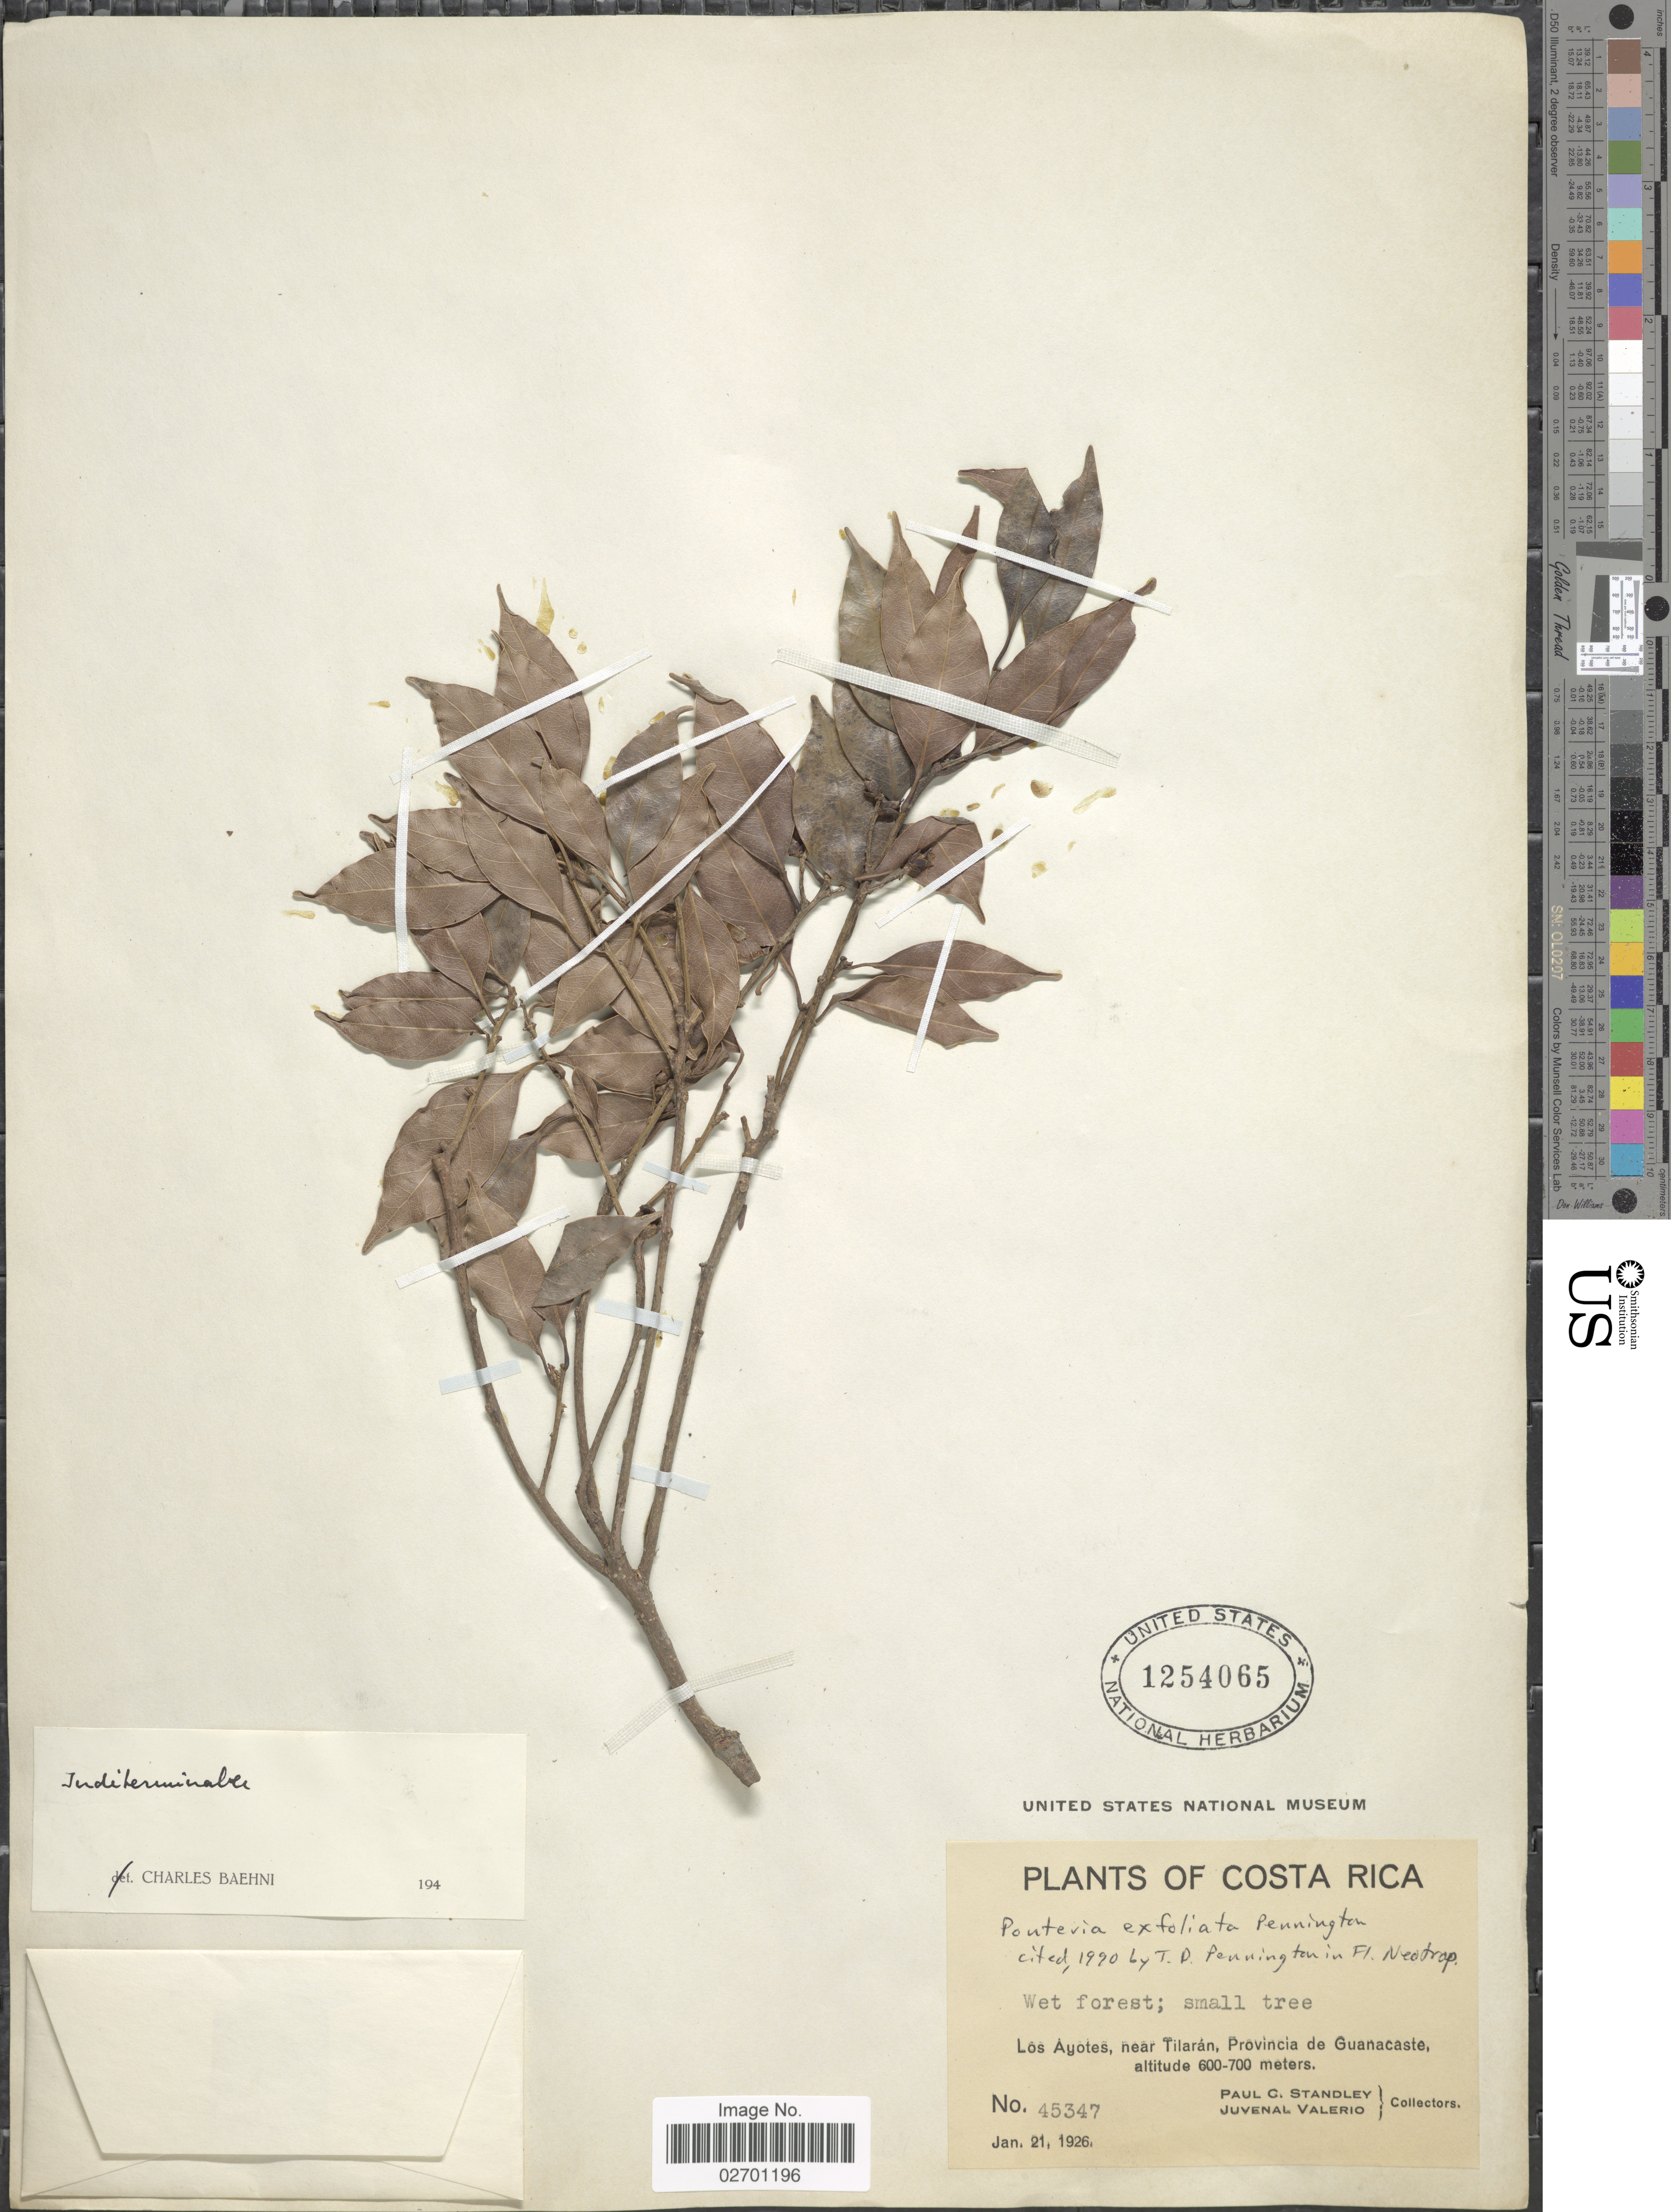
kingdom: Plantae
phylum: Tracheophyta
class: Magnoliopsida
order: Ericales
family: Sapotaceae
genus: Pouteria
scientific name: Pouteria exfoliata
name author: T.D. Penn.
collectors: P. C. Standley & J. Valerio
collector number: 45347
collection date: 1926-01-21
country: Costa Rica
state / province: Guanacaste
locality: Wet forest, Los Ayotes, near Tilaran.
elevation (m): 600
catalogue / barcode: US 1254065